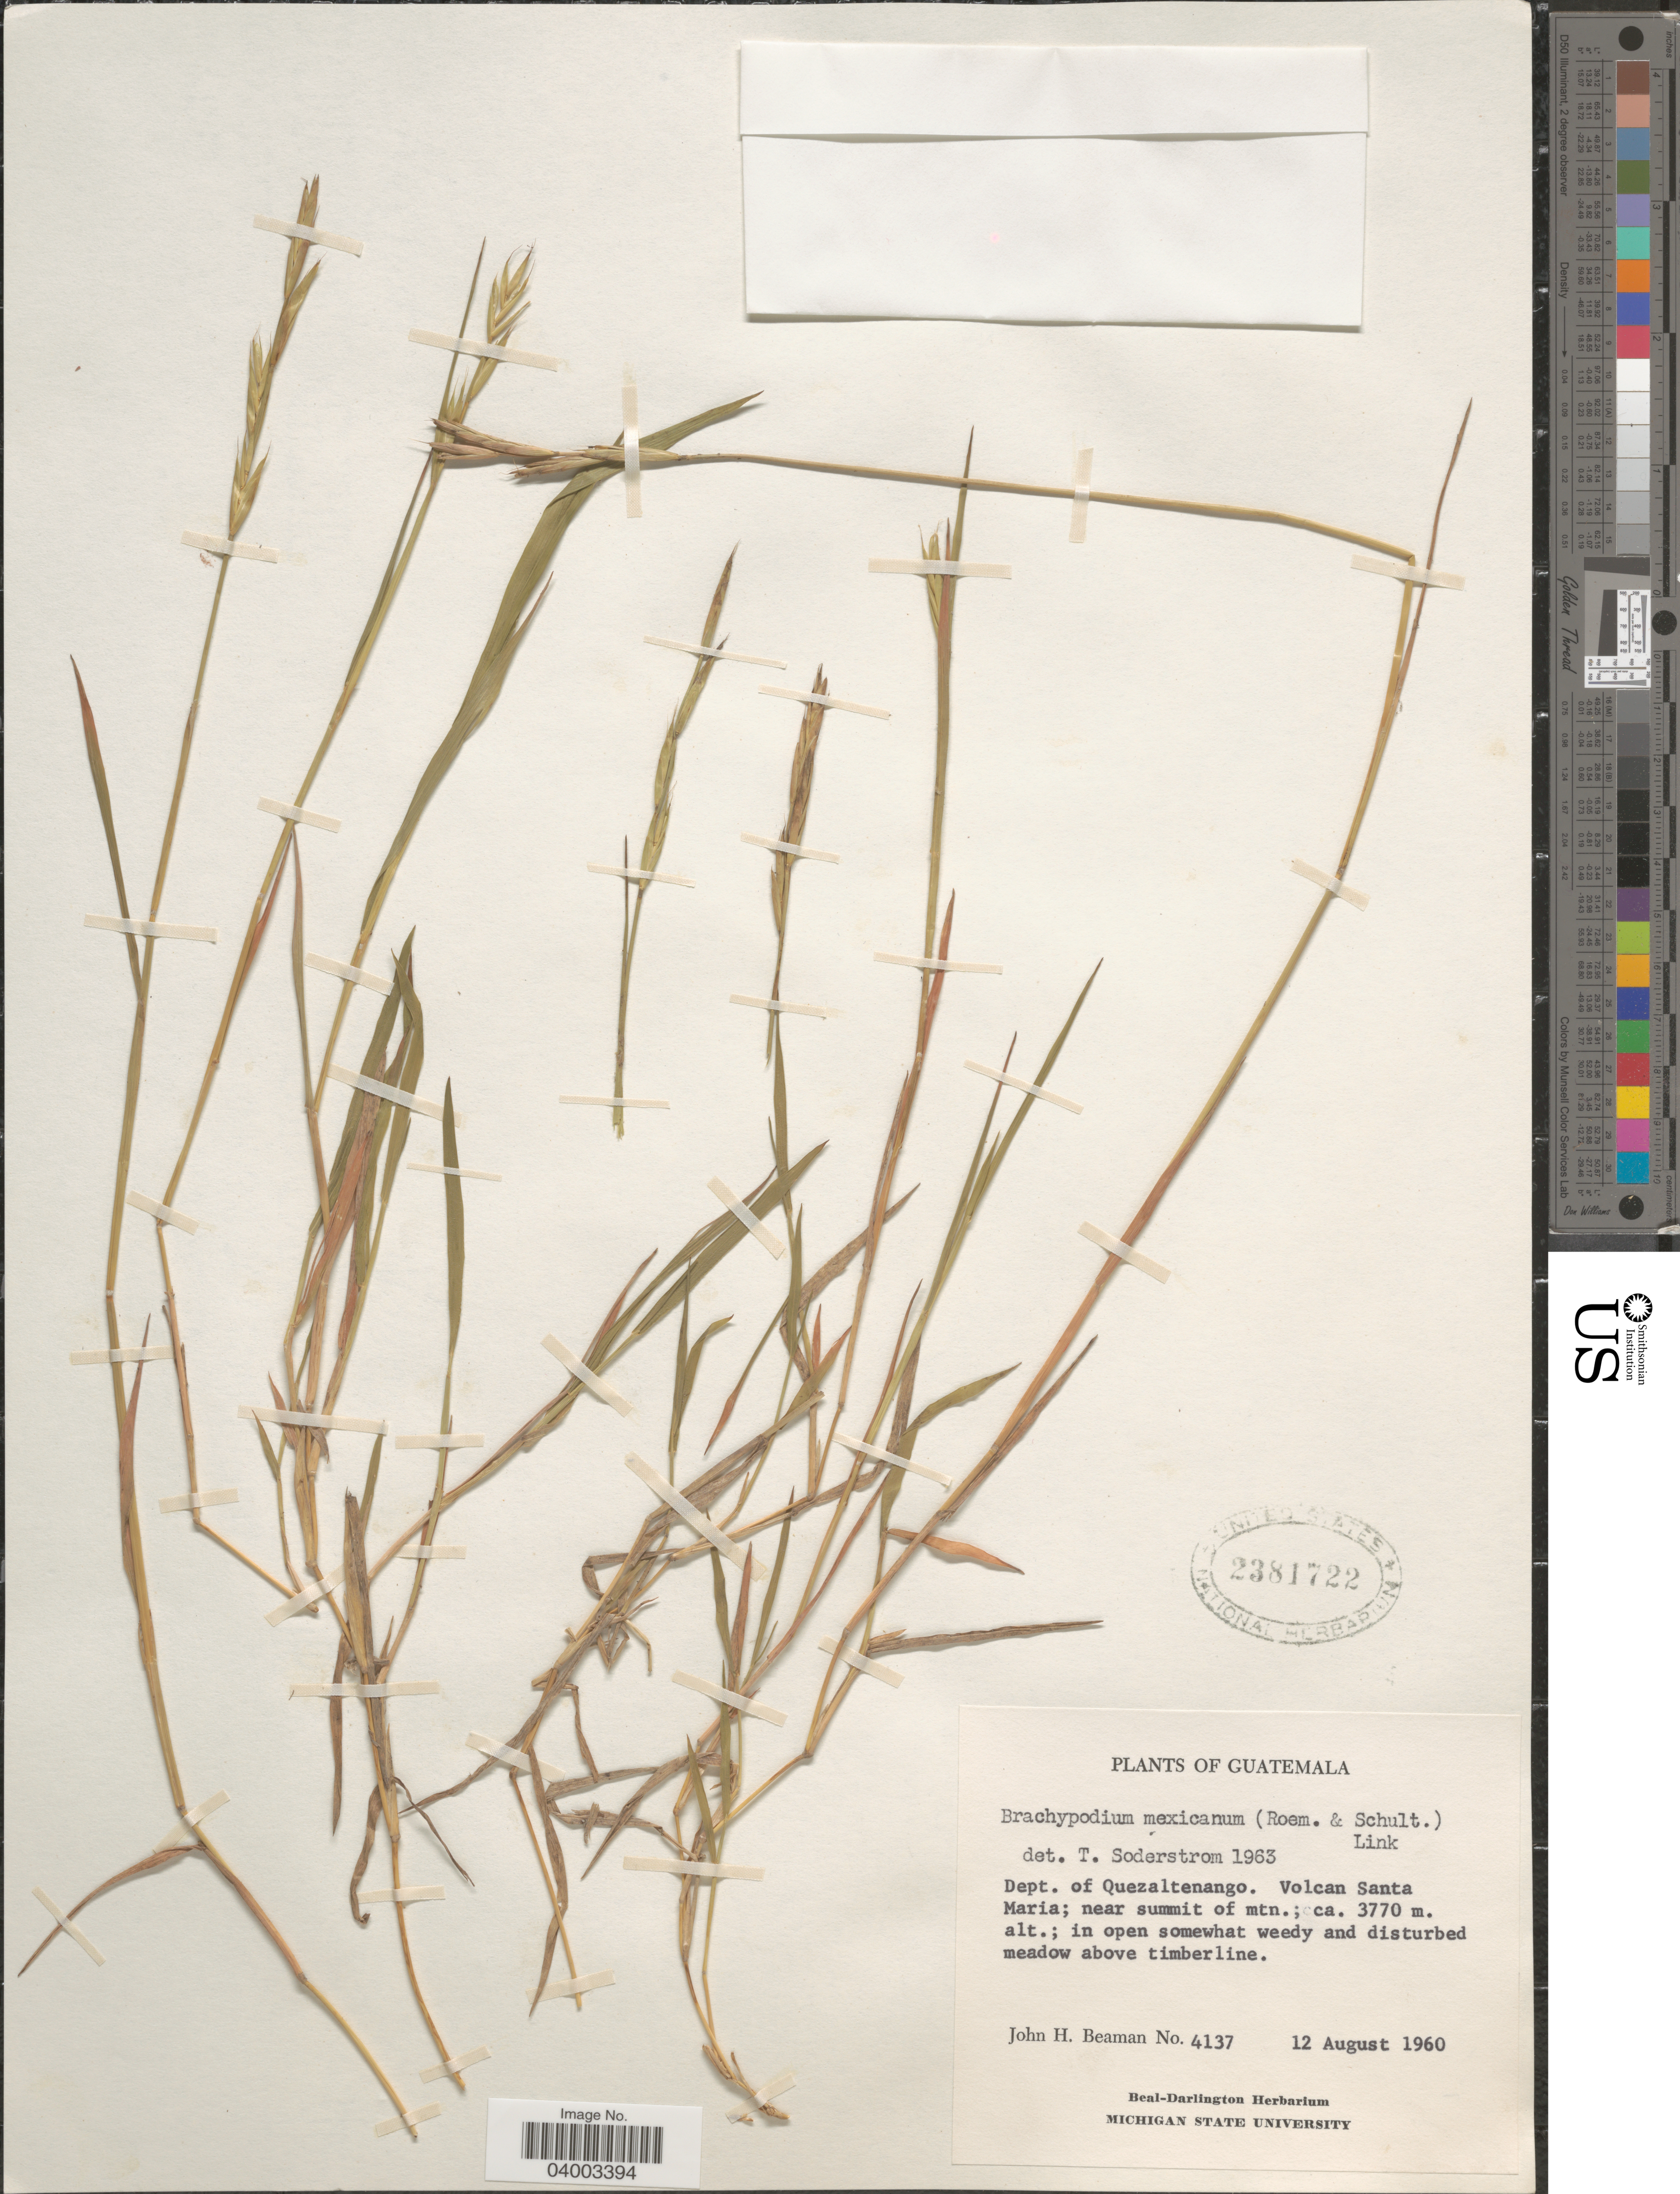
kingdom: Plantae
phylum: Tracheophyta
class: Liliopsida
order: Poales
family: Poaceae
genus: Brachypodium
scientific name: Brachypodium mexicanum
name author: (Roem. & Schult.) Link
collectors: J. H. Beaman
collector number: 4137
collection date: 1960-08-12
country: Guatemala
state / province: Quetzaltenango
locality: Dept. of Quezaltenango. Volcan Santa Maria; near summit of mtn.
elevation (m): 3770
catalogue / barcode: US 2381722